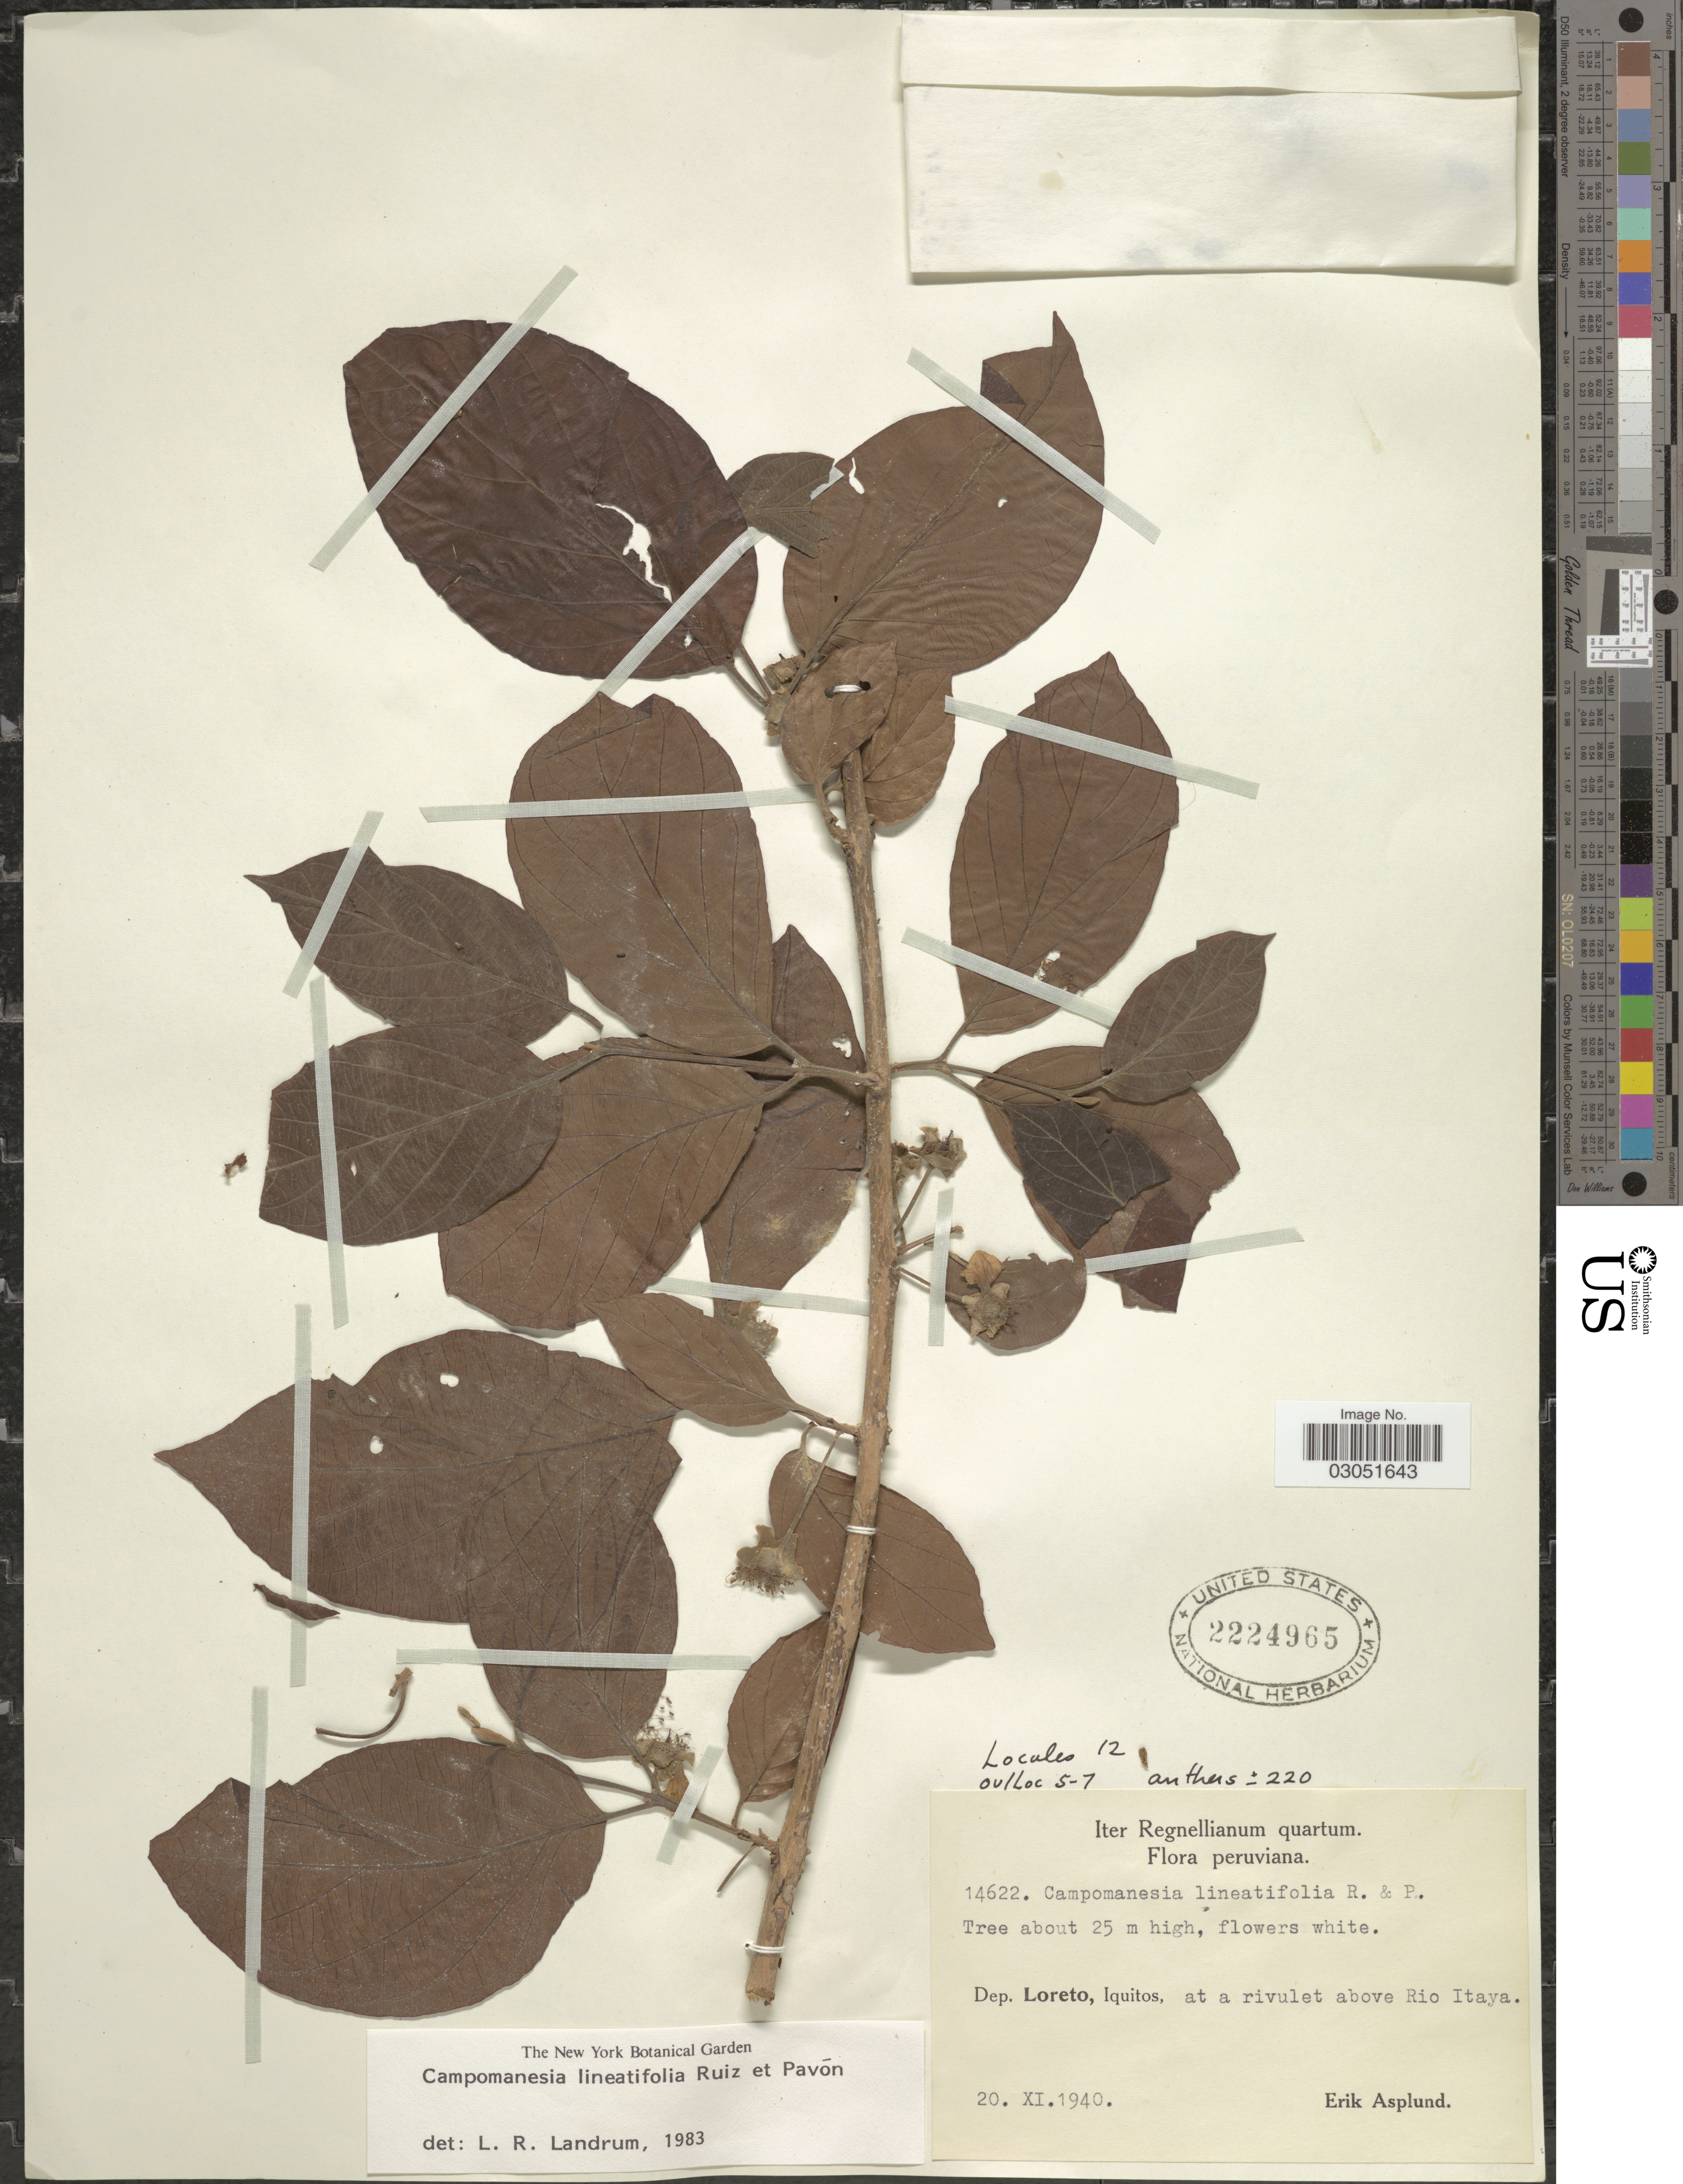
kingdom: Plantae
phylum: Tracheophyta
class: Magnoliopsida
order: Myrtales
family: Myrtaceae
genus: Campomanesia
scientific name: Campomanesia lineatifolia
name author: Ruiz & Pav.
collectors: E. Asplund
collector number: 14622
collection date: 1940-11-20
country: Peru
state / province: Loreto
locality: Dept. Loreto, Iquitos, at a rivulet above Rio Itaya.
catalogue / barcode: US 2224965